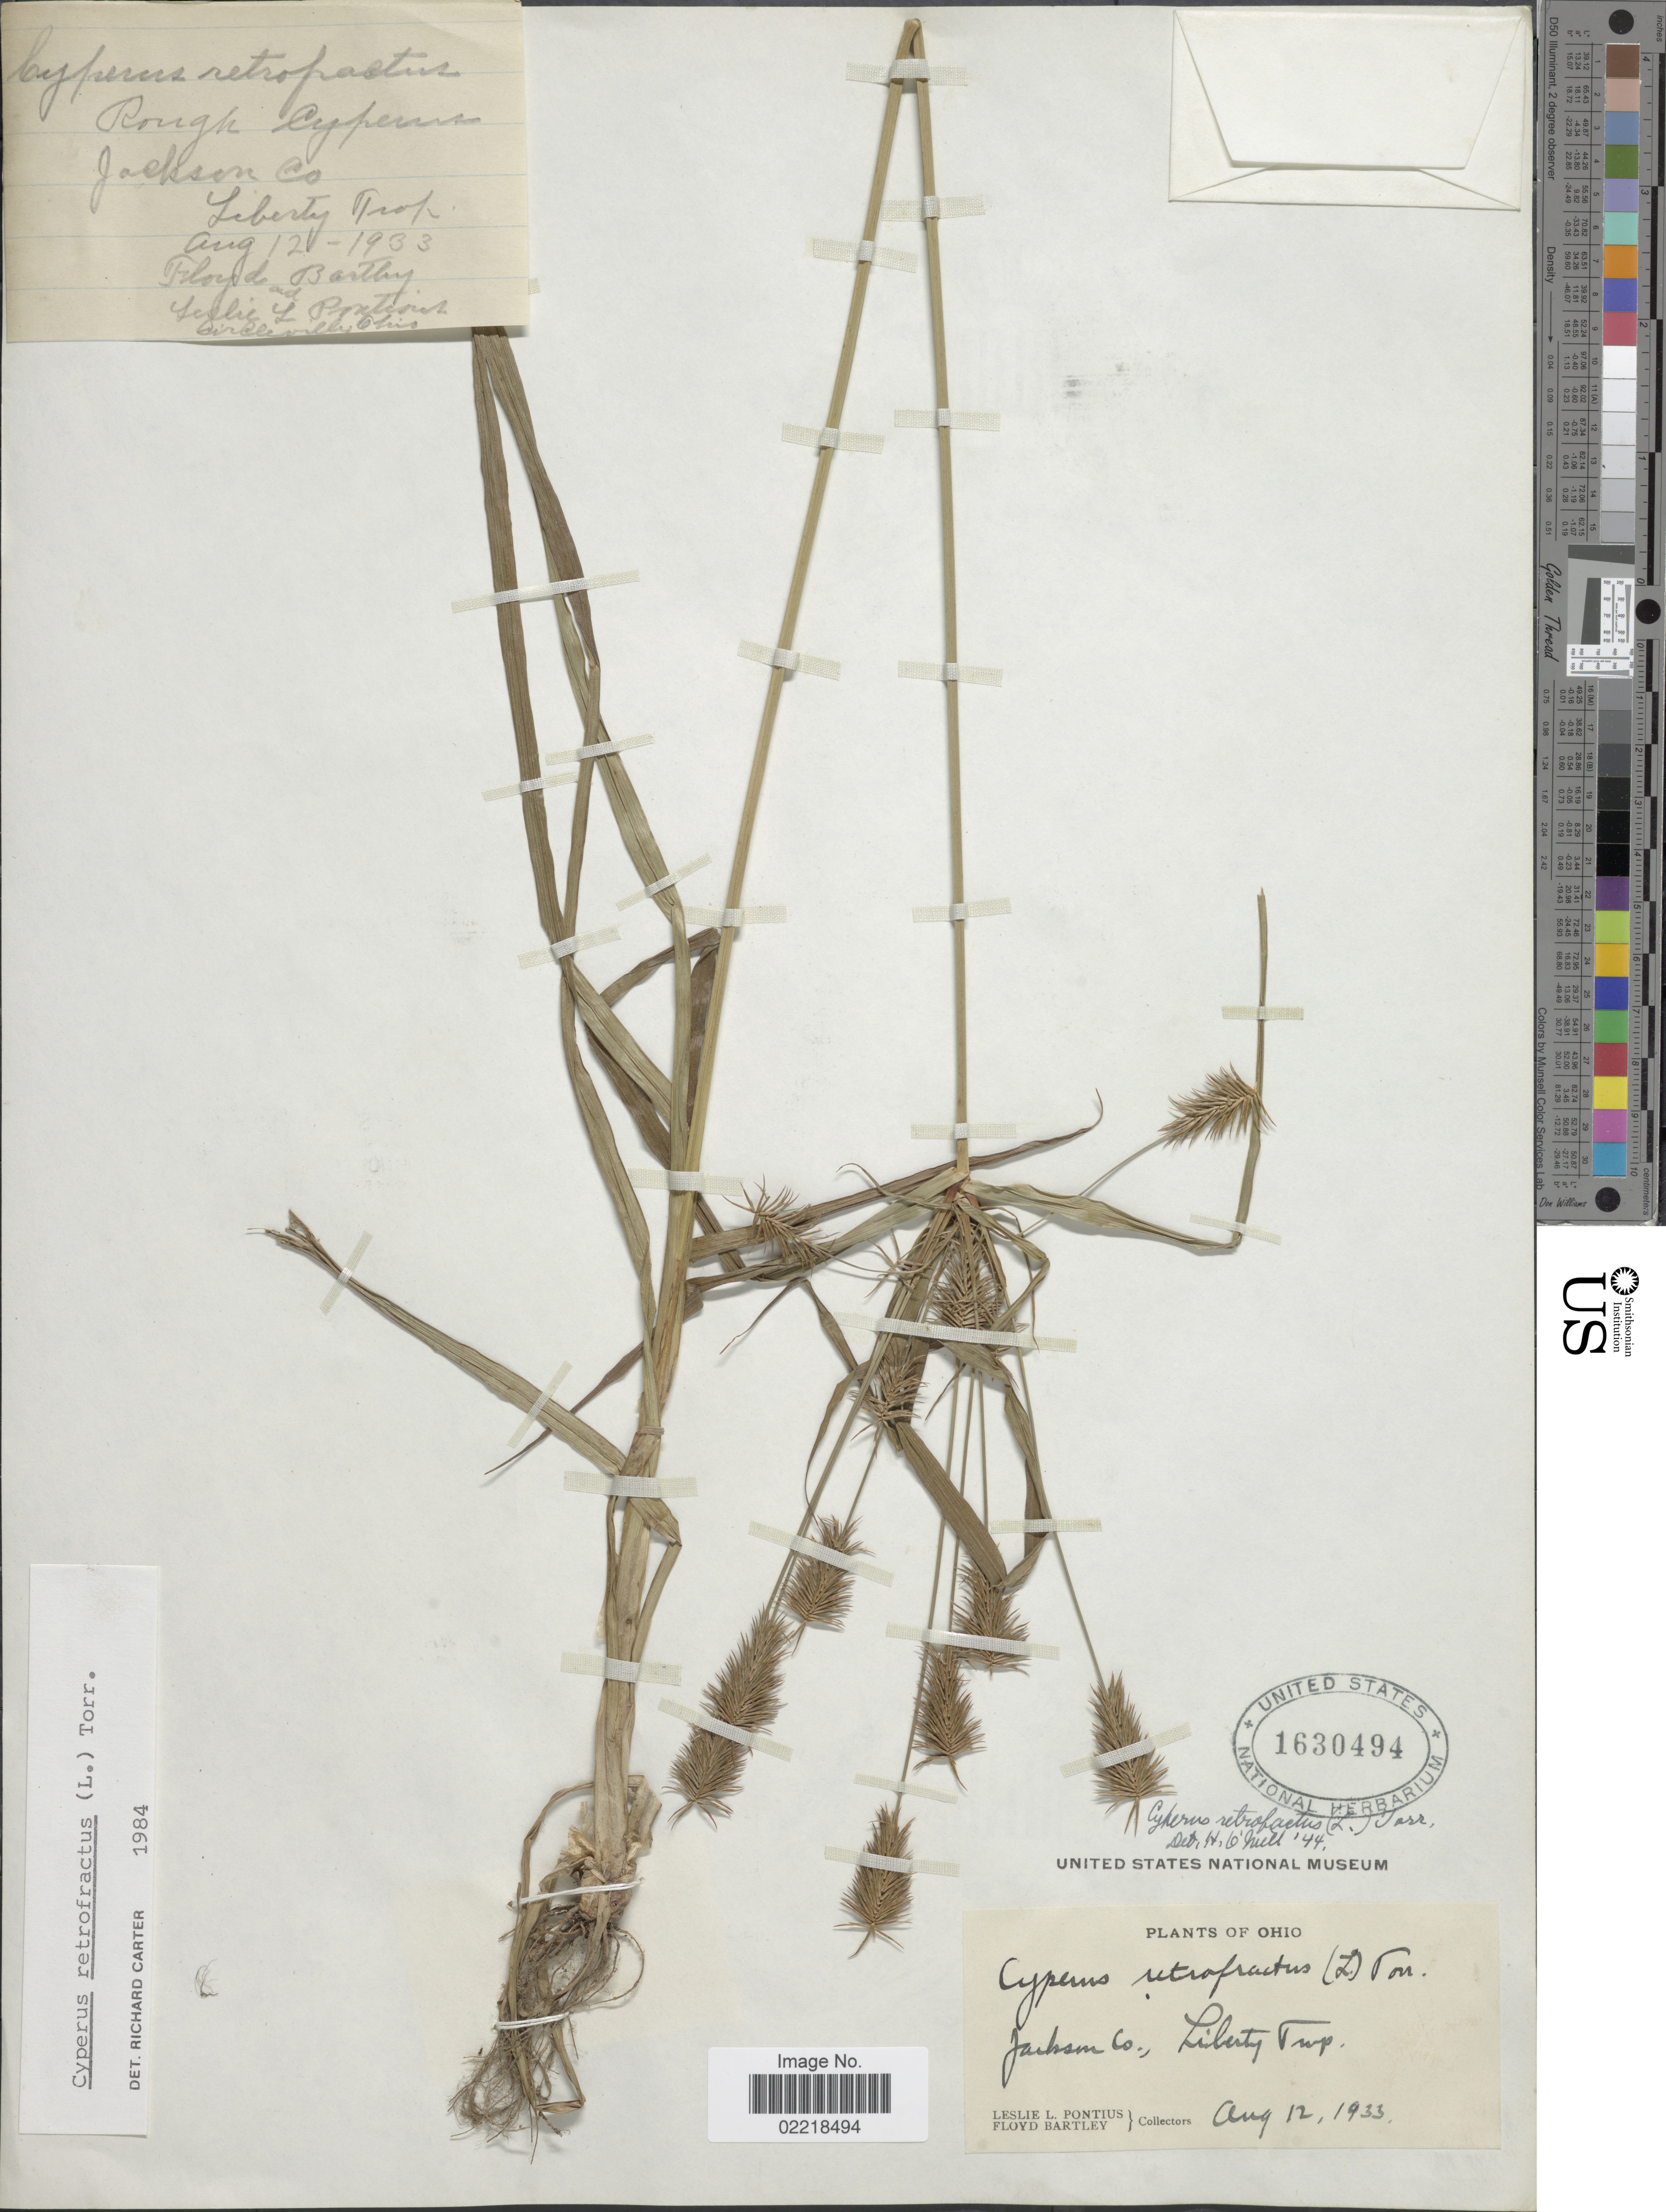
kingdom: Plantae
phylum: Tracheophyta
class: Liliopsida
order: Poales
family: Cyperaceae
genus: Cyperus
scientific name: Cyperus retrofractus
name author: (L.) Torr.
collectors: L. Pontius & F. Bartley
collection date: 1933-08-12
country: United States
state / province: Ohio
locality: Jackson Co., Liberty Twp.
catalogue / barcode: US 1630494